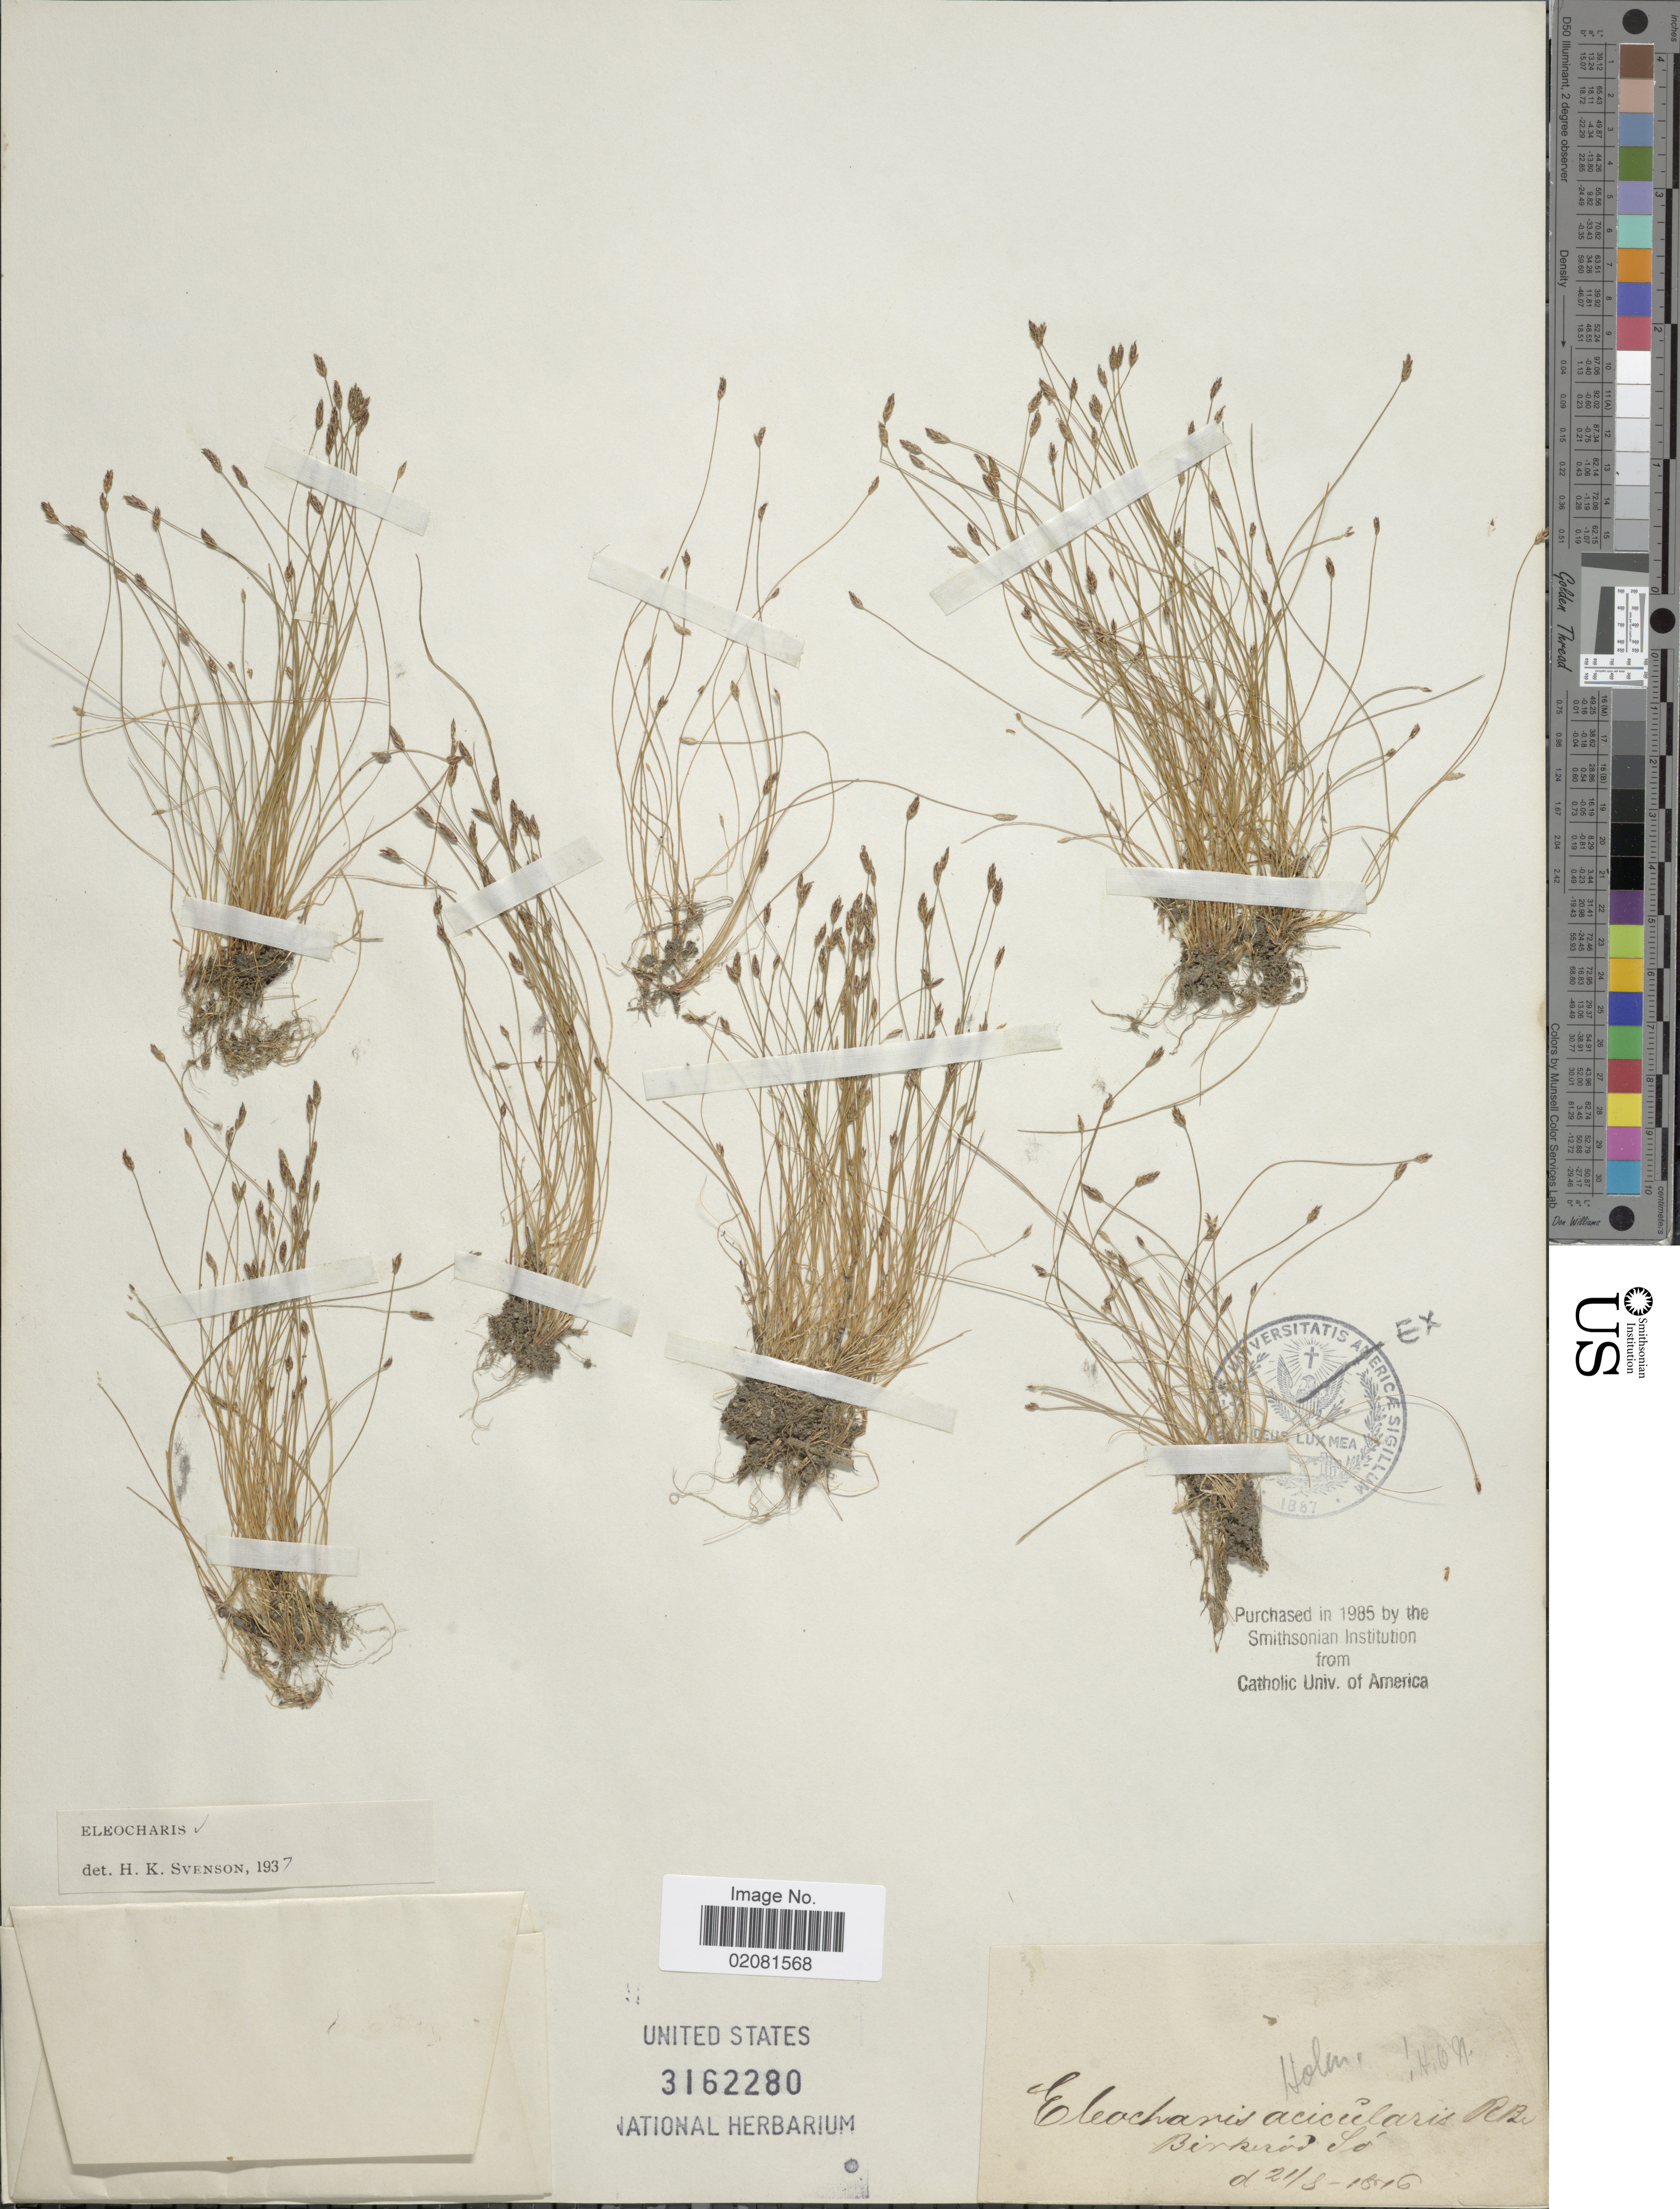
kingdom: Plantae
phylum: Tracheophyta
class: Liliopsida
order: Poales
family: Cyperaceae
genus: Eleocharis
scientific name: Eleocharis acicularis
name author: (L.) Roem. & Schult.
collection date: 1876-08-21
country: Denmark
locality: Birkerod So.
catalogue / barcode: US 3162280